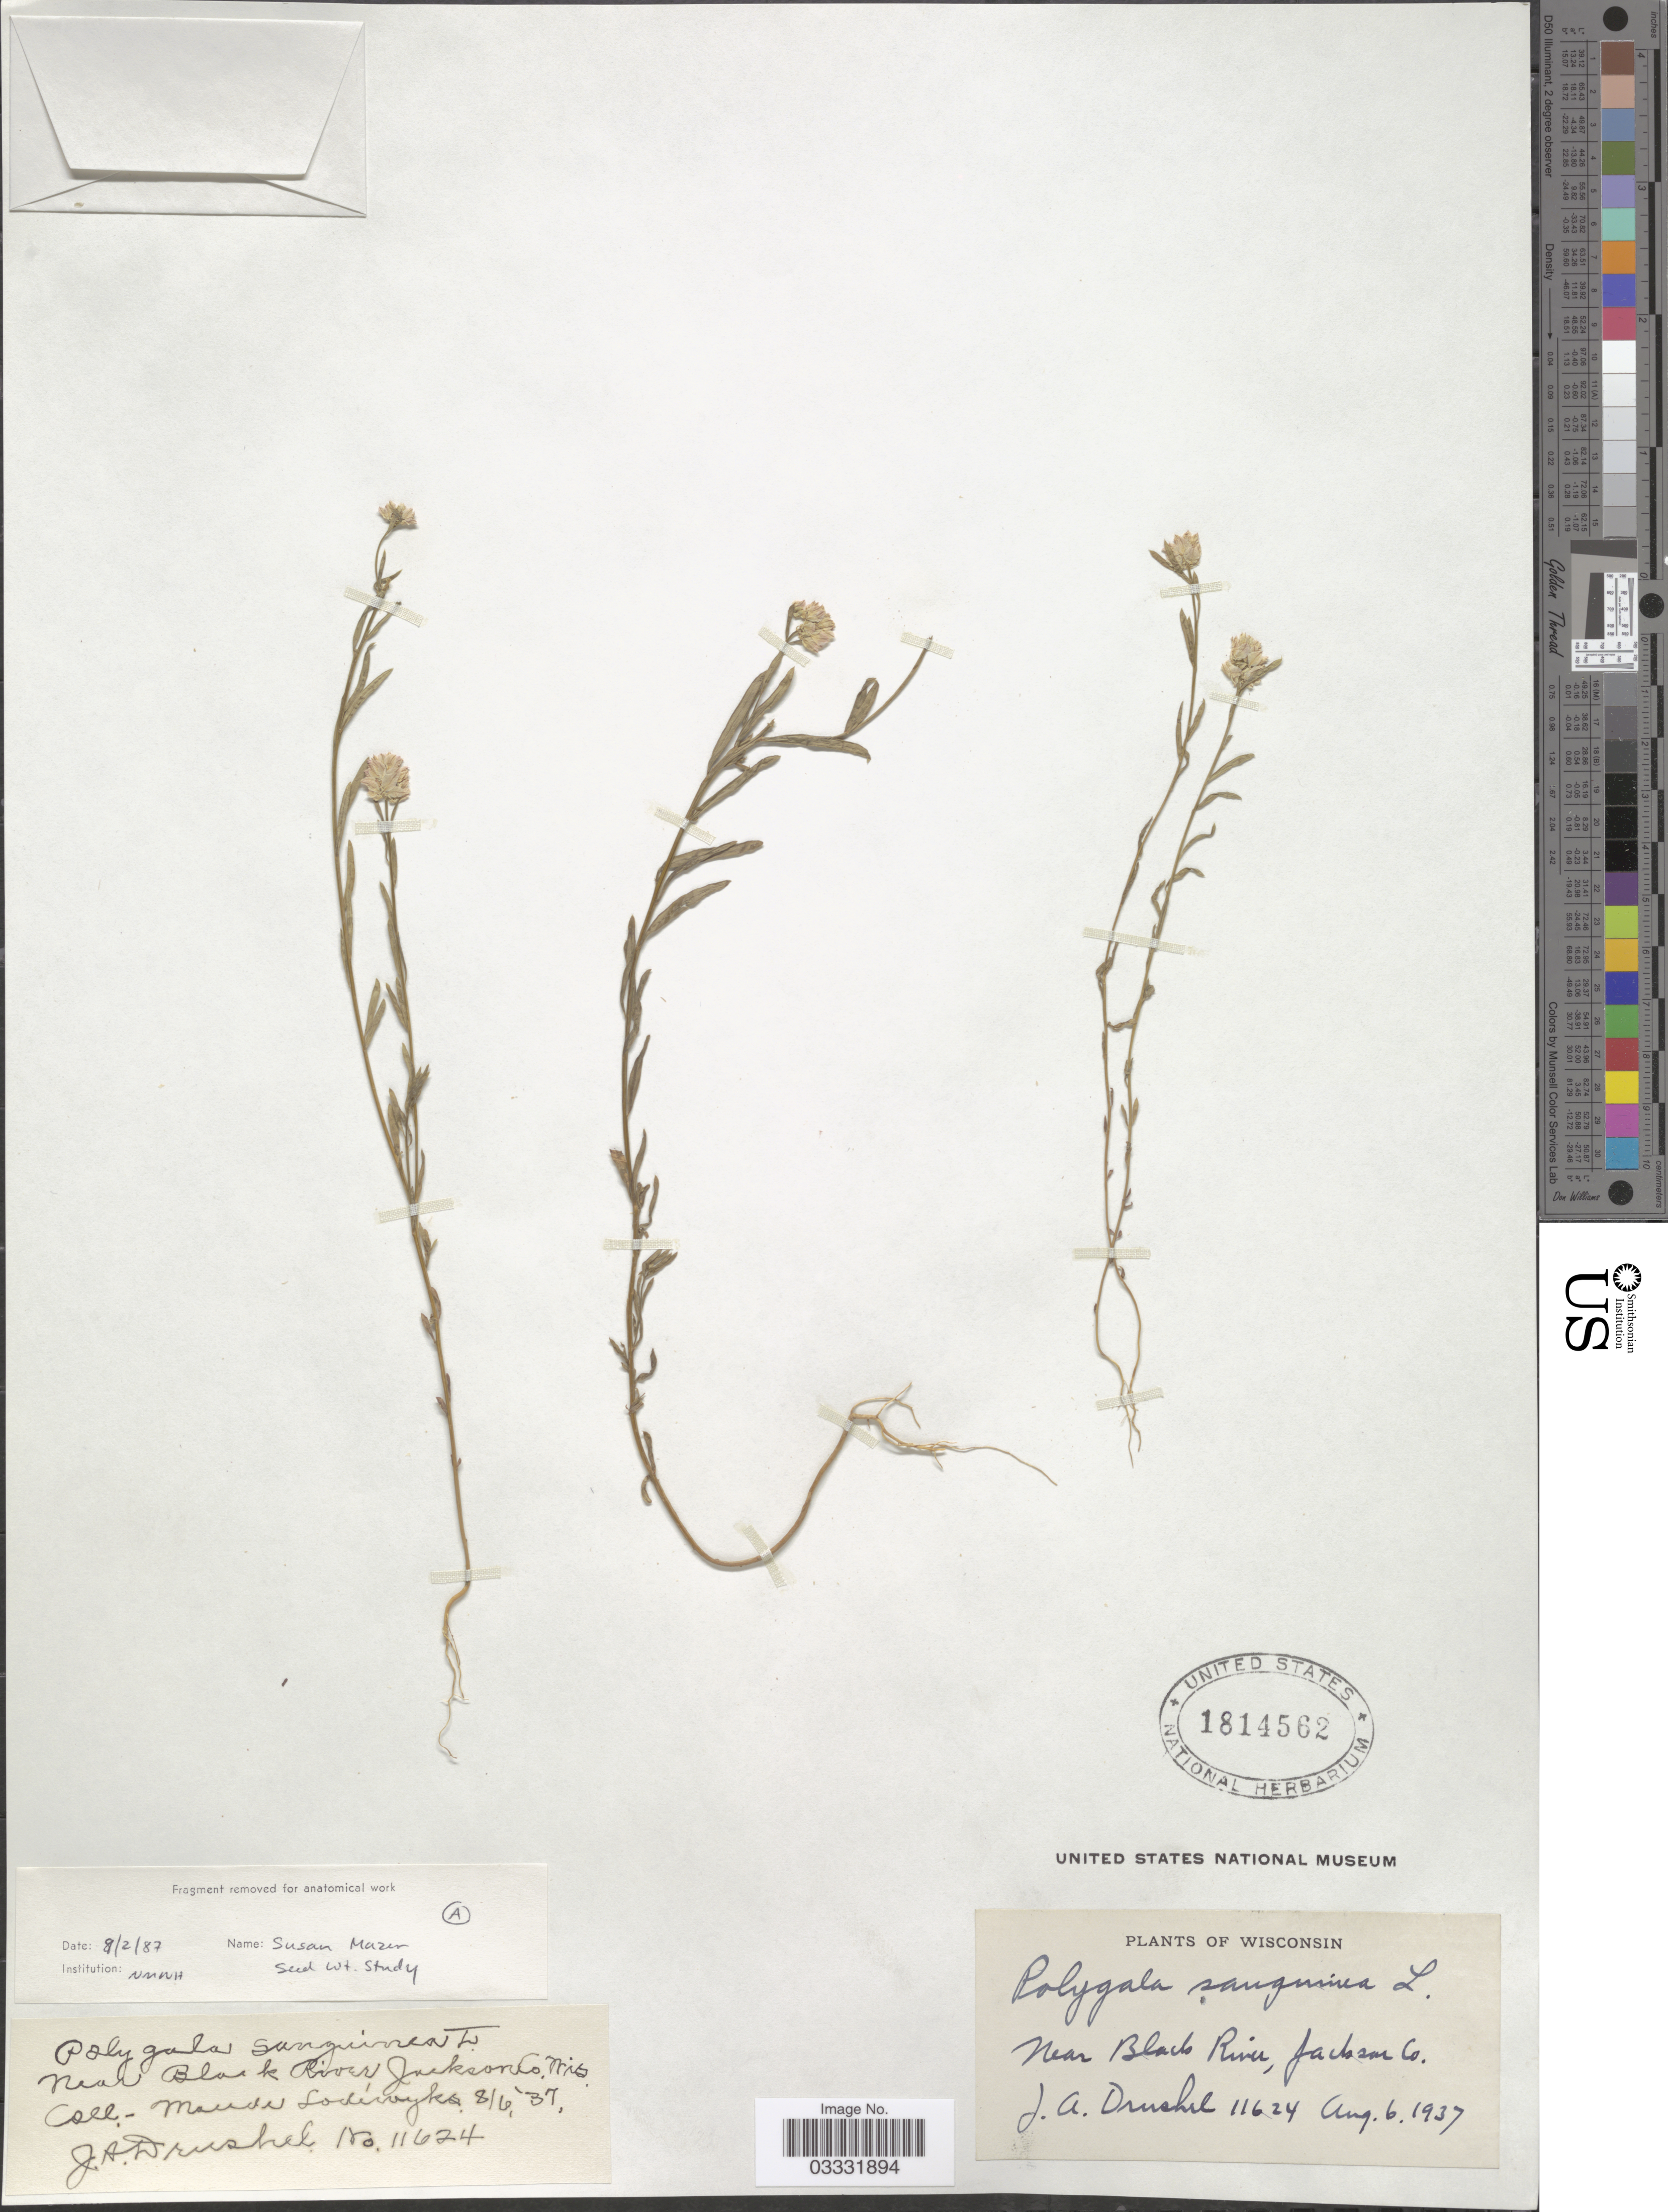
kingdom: Plantae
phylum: Tracheophyta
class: Magnoliopsida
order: Fabales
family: Polygalaceae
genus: Polygala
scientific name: Polygala sanguinea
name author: L.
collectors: J. A. Drushel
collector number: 11624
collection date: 1937-08-06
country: United States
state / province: Wisconsin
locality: Near Black River, Jackson Co.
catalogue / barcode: US 1814562